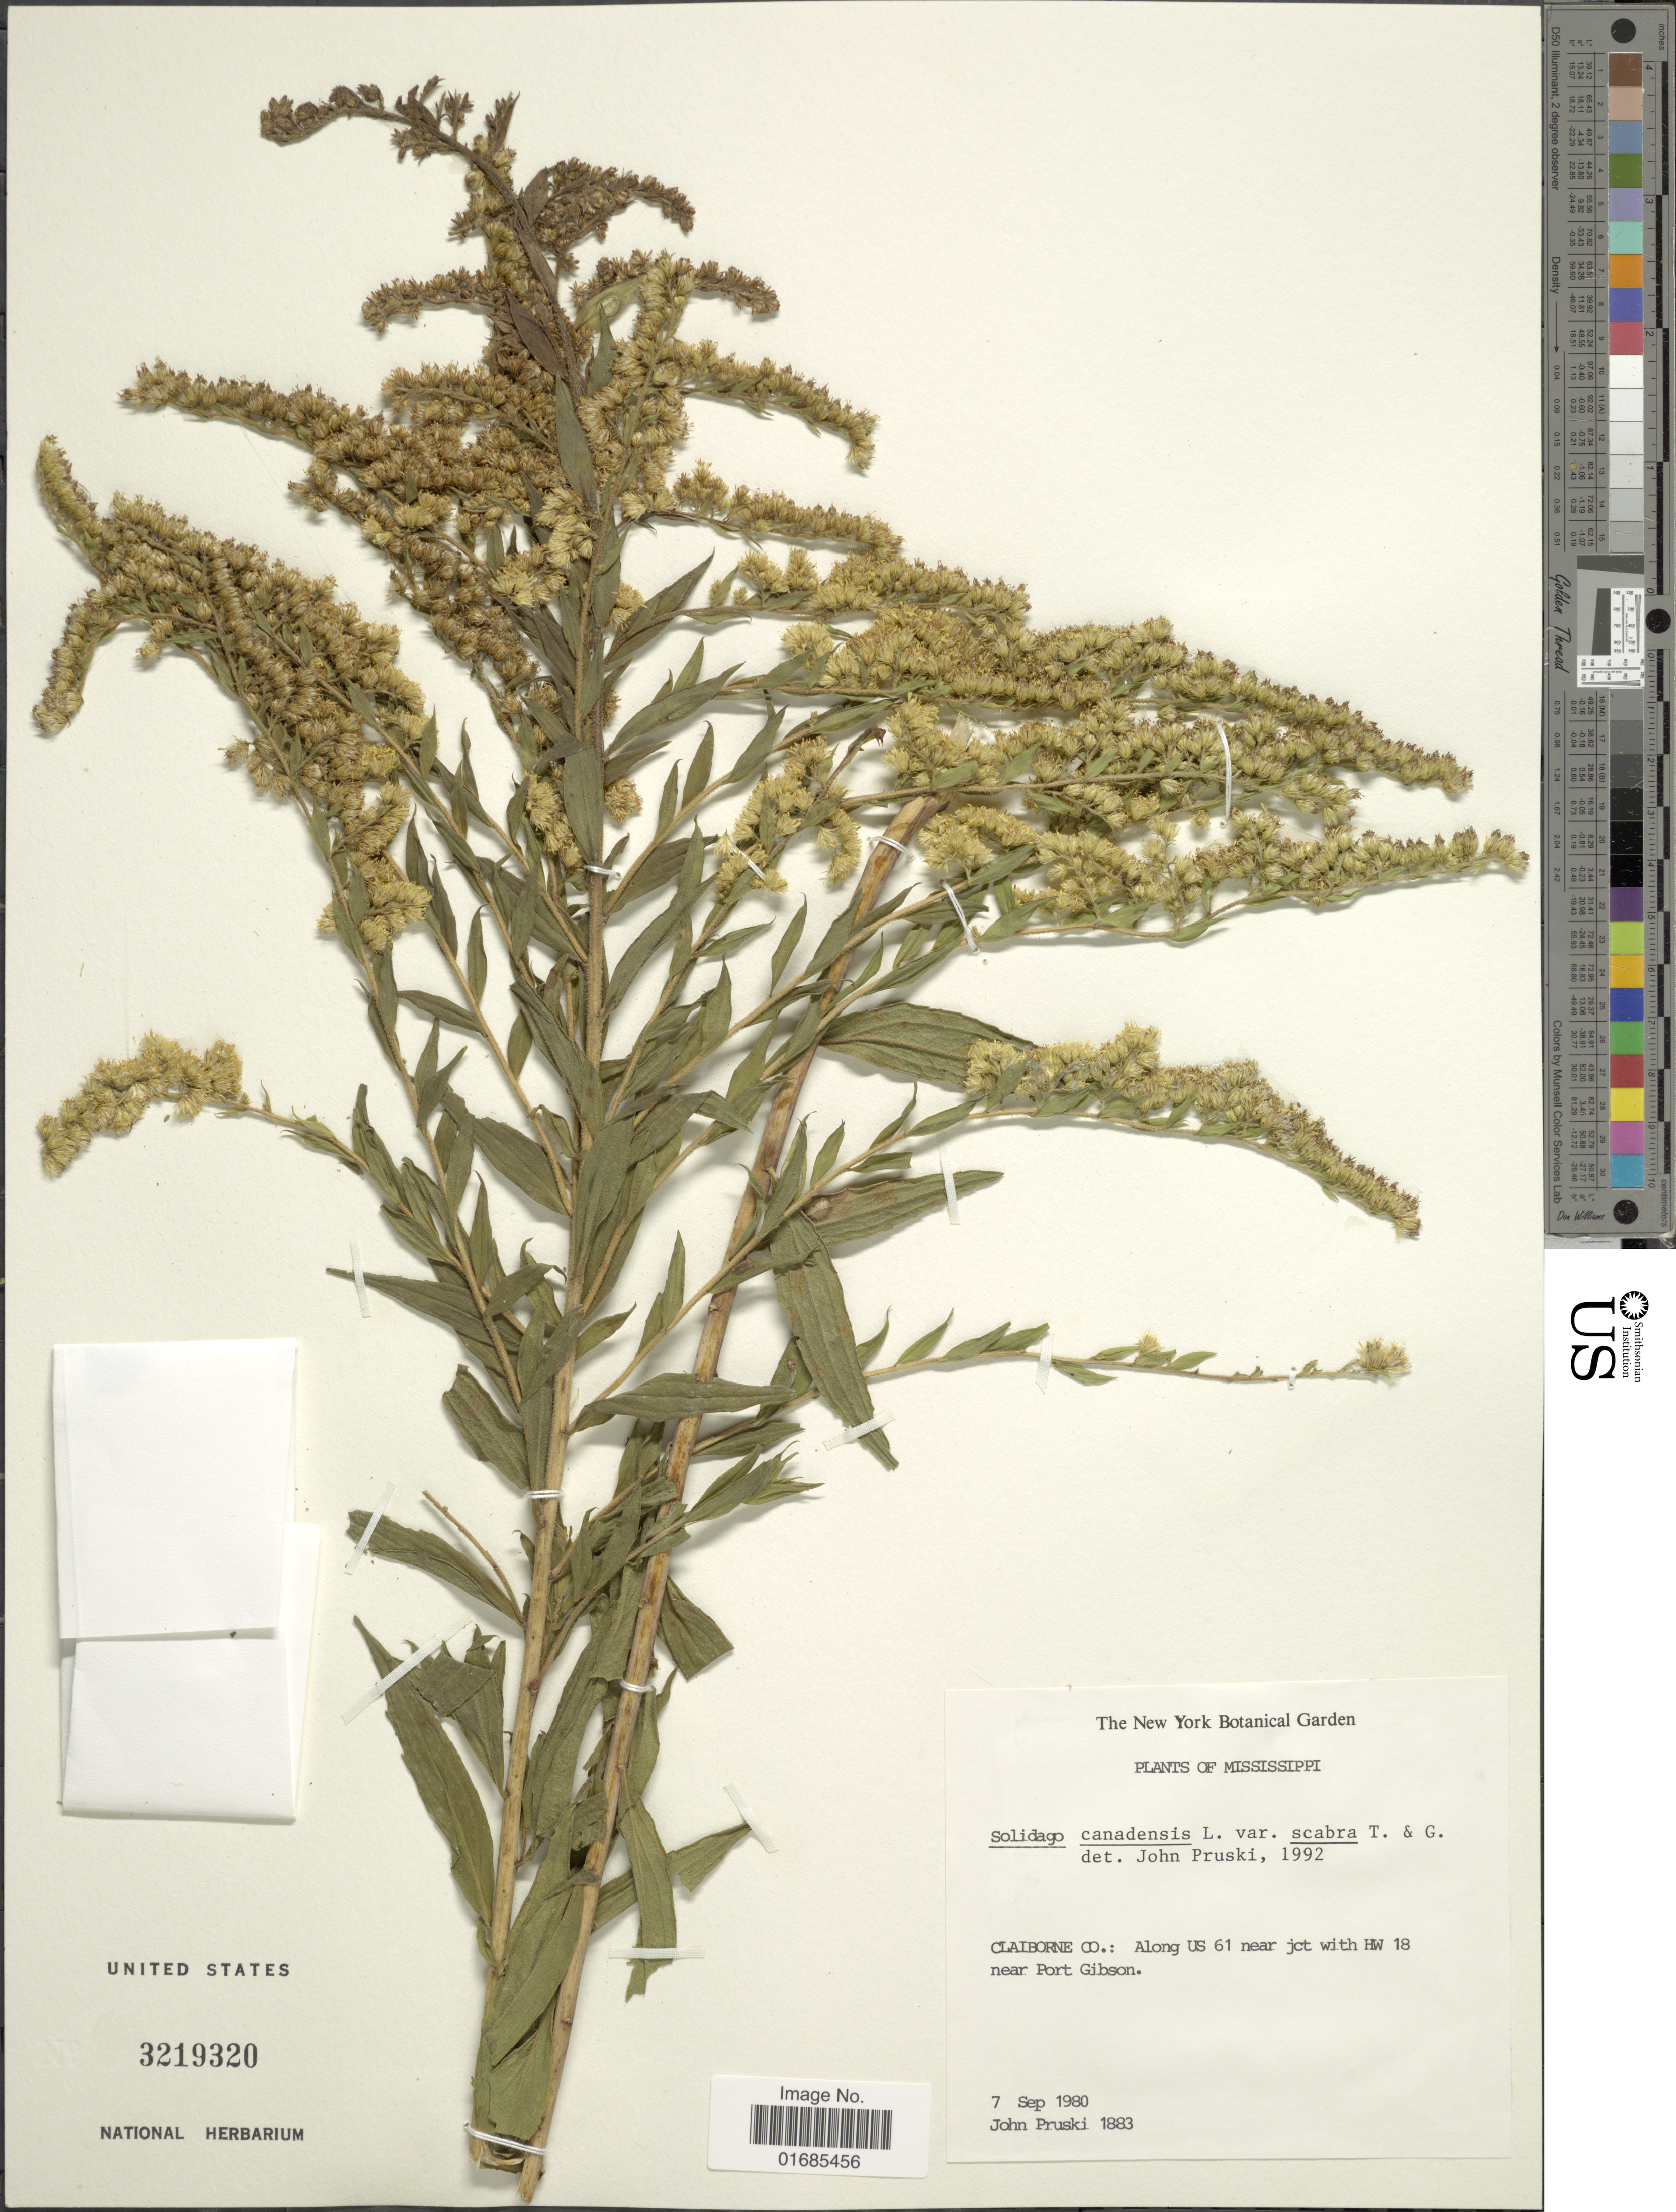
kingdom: Plantae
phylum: Tracheophyta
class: Magnoliopsida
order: Asterales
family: Asteraceae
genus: Solidago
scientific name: Solidago canadensis var. gilvocanescens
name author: Rydb.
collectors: J. F. Pruski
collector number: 1883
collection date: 1980-09-07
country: United States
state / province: Mississippi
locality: Claiborne Co., along US 61 near jct with HW 18 near Port Gibson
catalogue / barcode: US 3219320